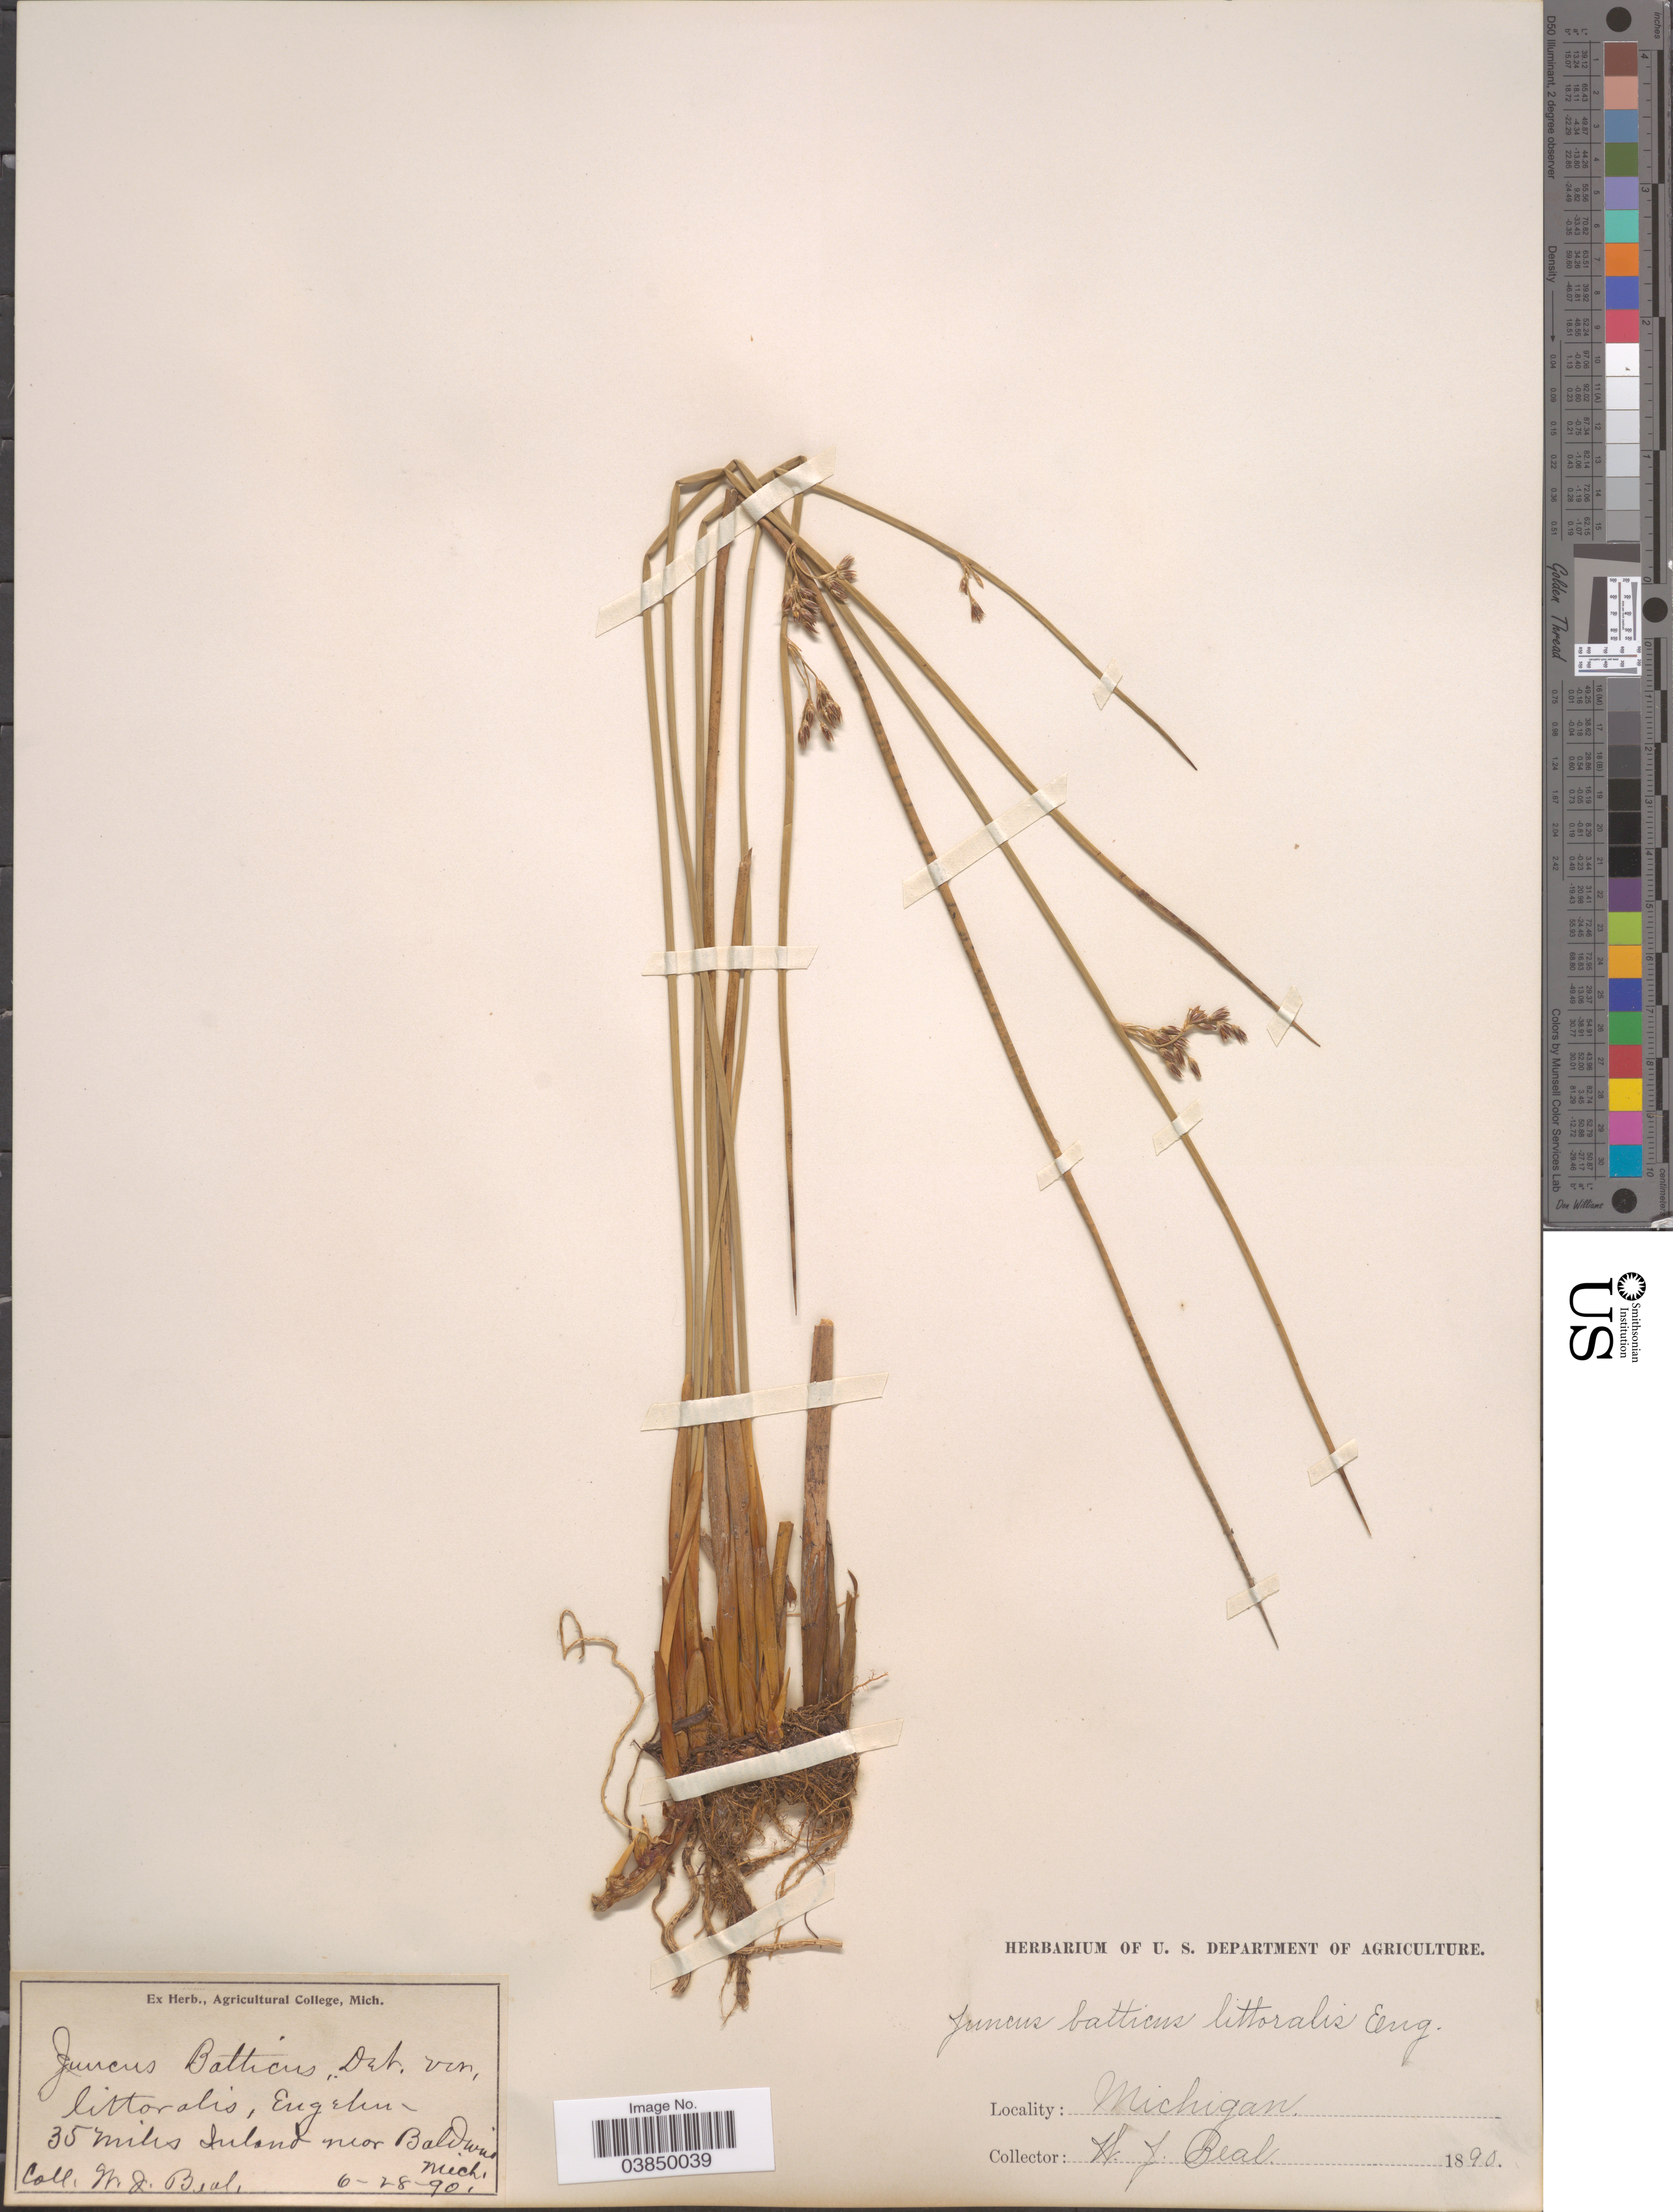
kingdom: Plantae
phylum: Tracheophyta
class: Liliopsida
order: Poales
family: Juncaceae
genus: Juncus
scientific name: Juncus balticus var. littoralis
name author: Engelm.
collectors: W. J. Beal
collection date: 1890-06-28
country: United States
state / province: Michigan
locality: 35 miles Inland near Baldwin.